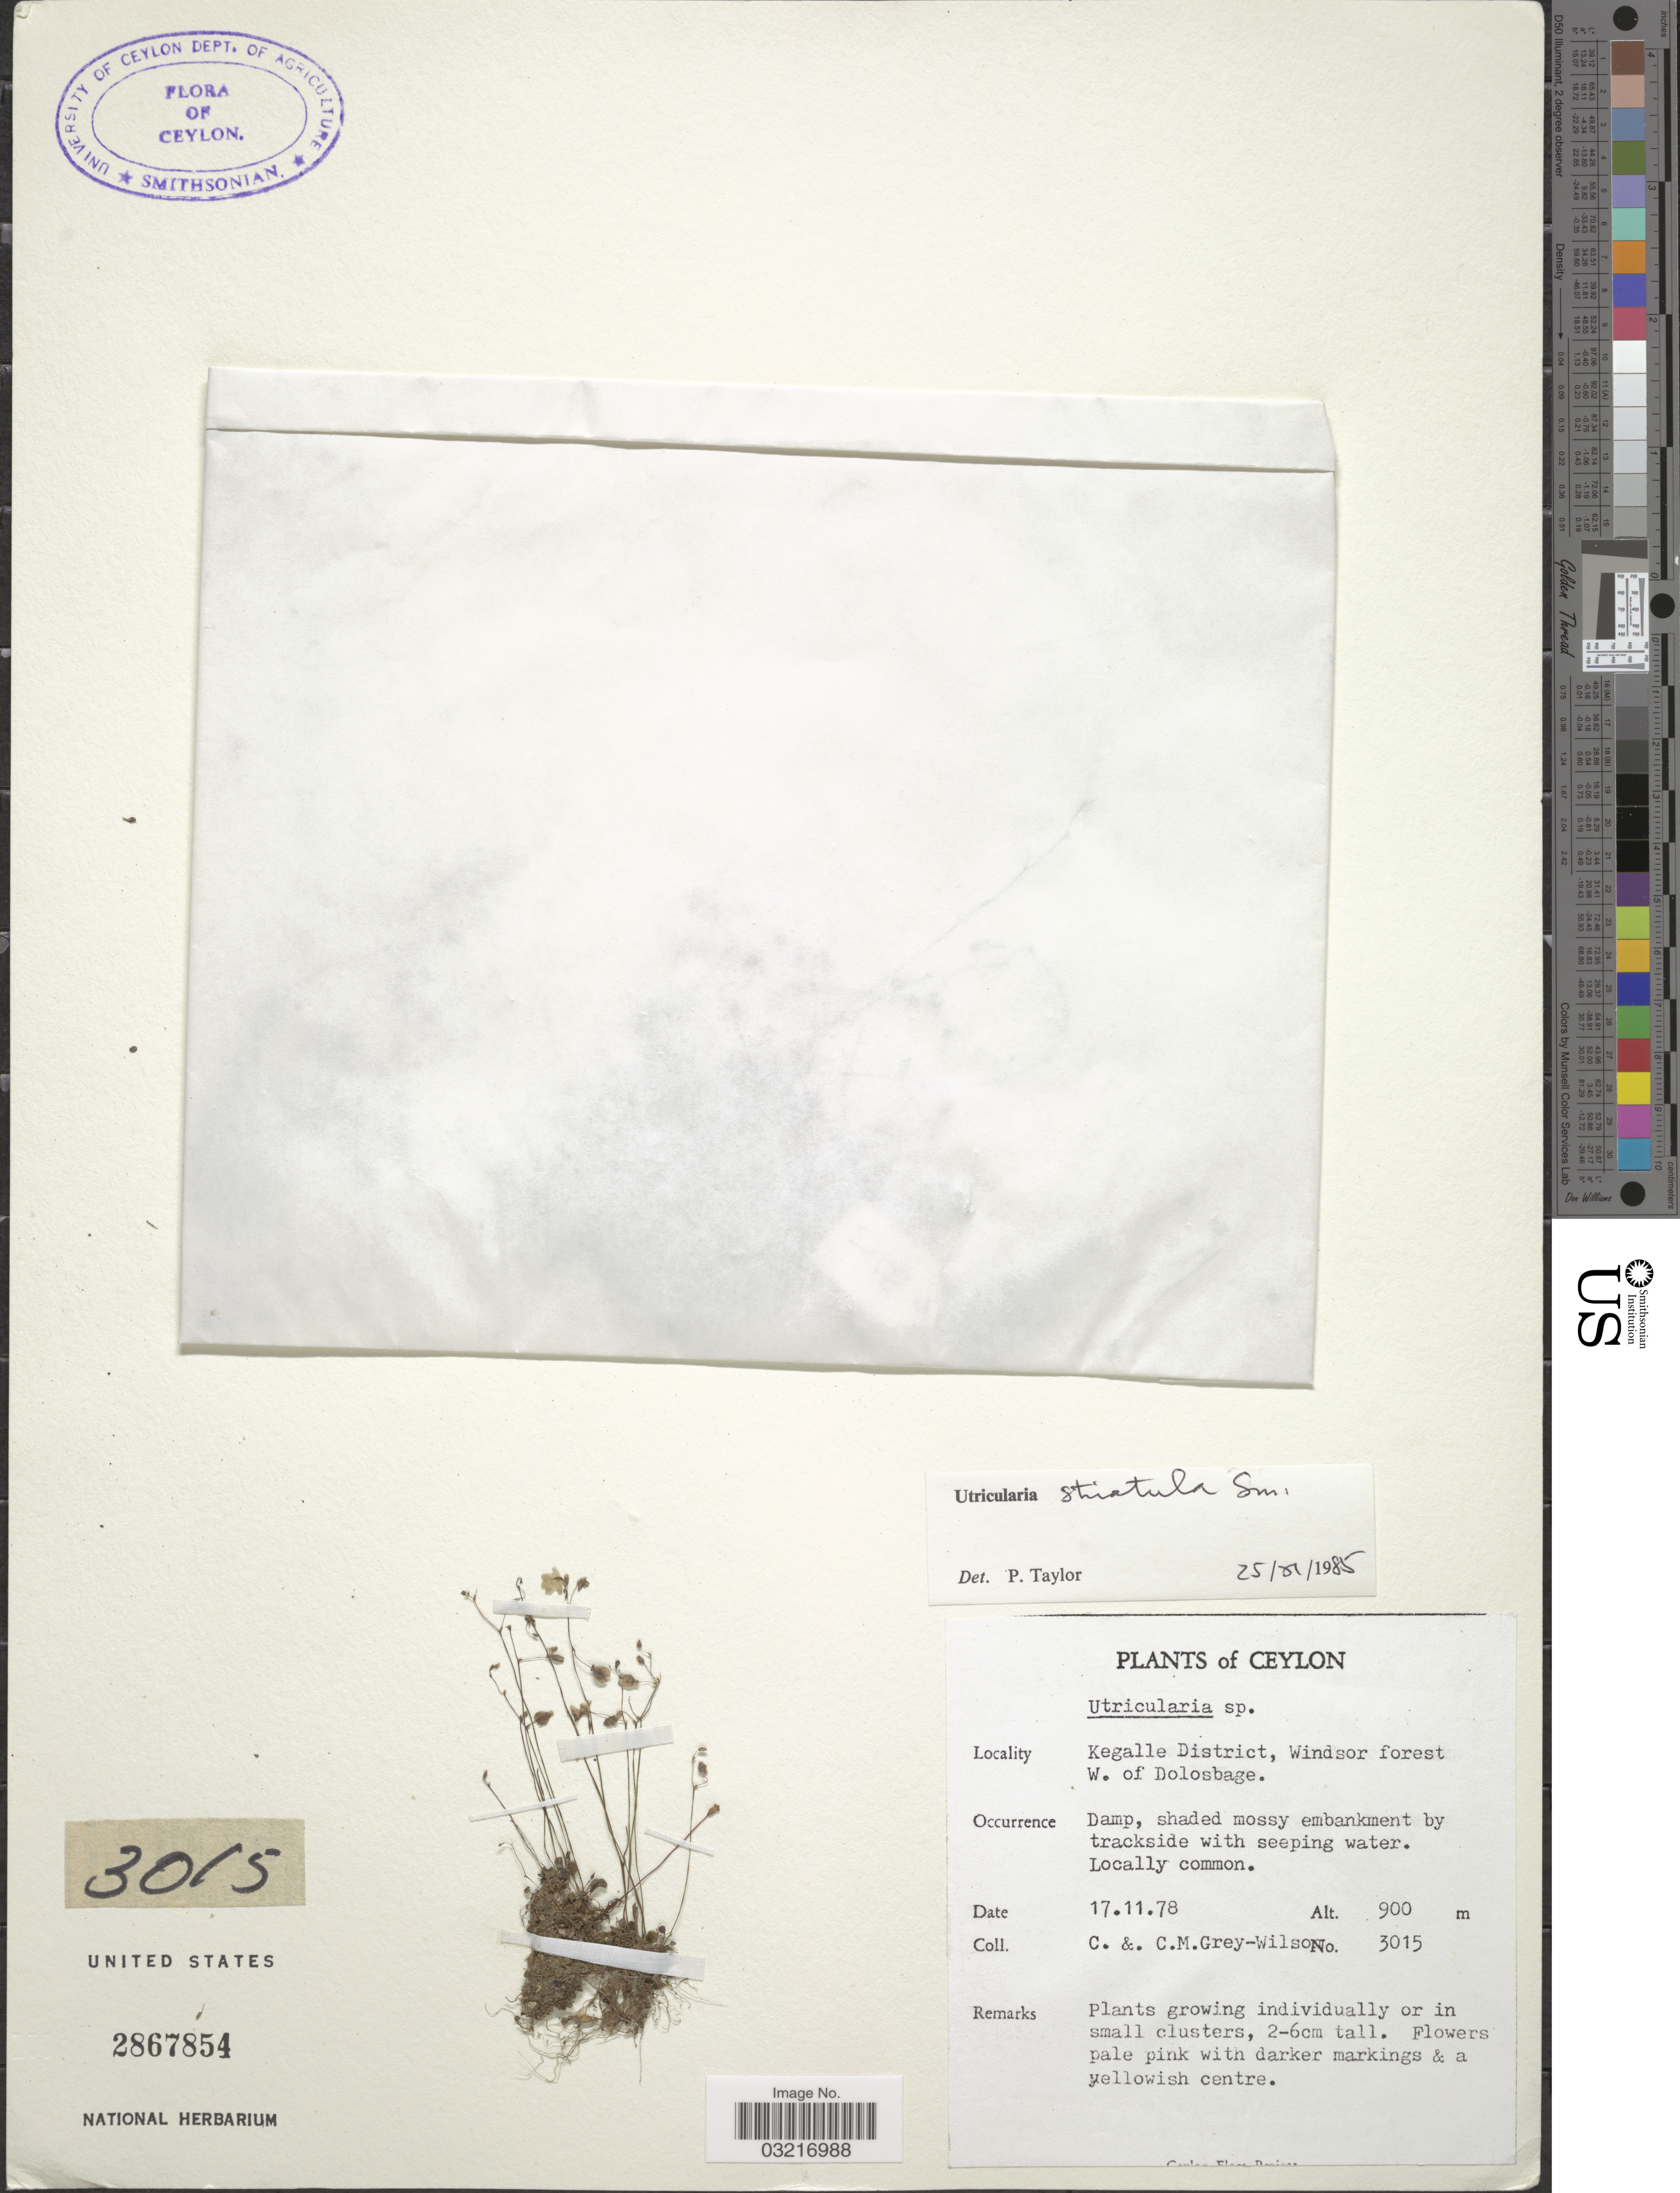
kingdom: Plantae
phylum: Tracheophyta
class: Magnoliopsida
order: Lamiales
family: Lentibulariaceae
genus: Utricularia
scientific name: Utricularia striatula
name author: Sm.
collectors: C. Grey-Wilson & C. Grey-Wilson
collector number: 3015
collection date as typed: Transcribed d/m/y: 17/11/78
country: Sri Lanka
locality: Ceylon, Kegalle District, Windsor forest W. of Dolosbage.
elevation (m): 900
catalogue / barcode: US 2867854